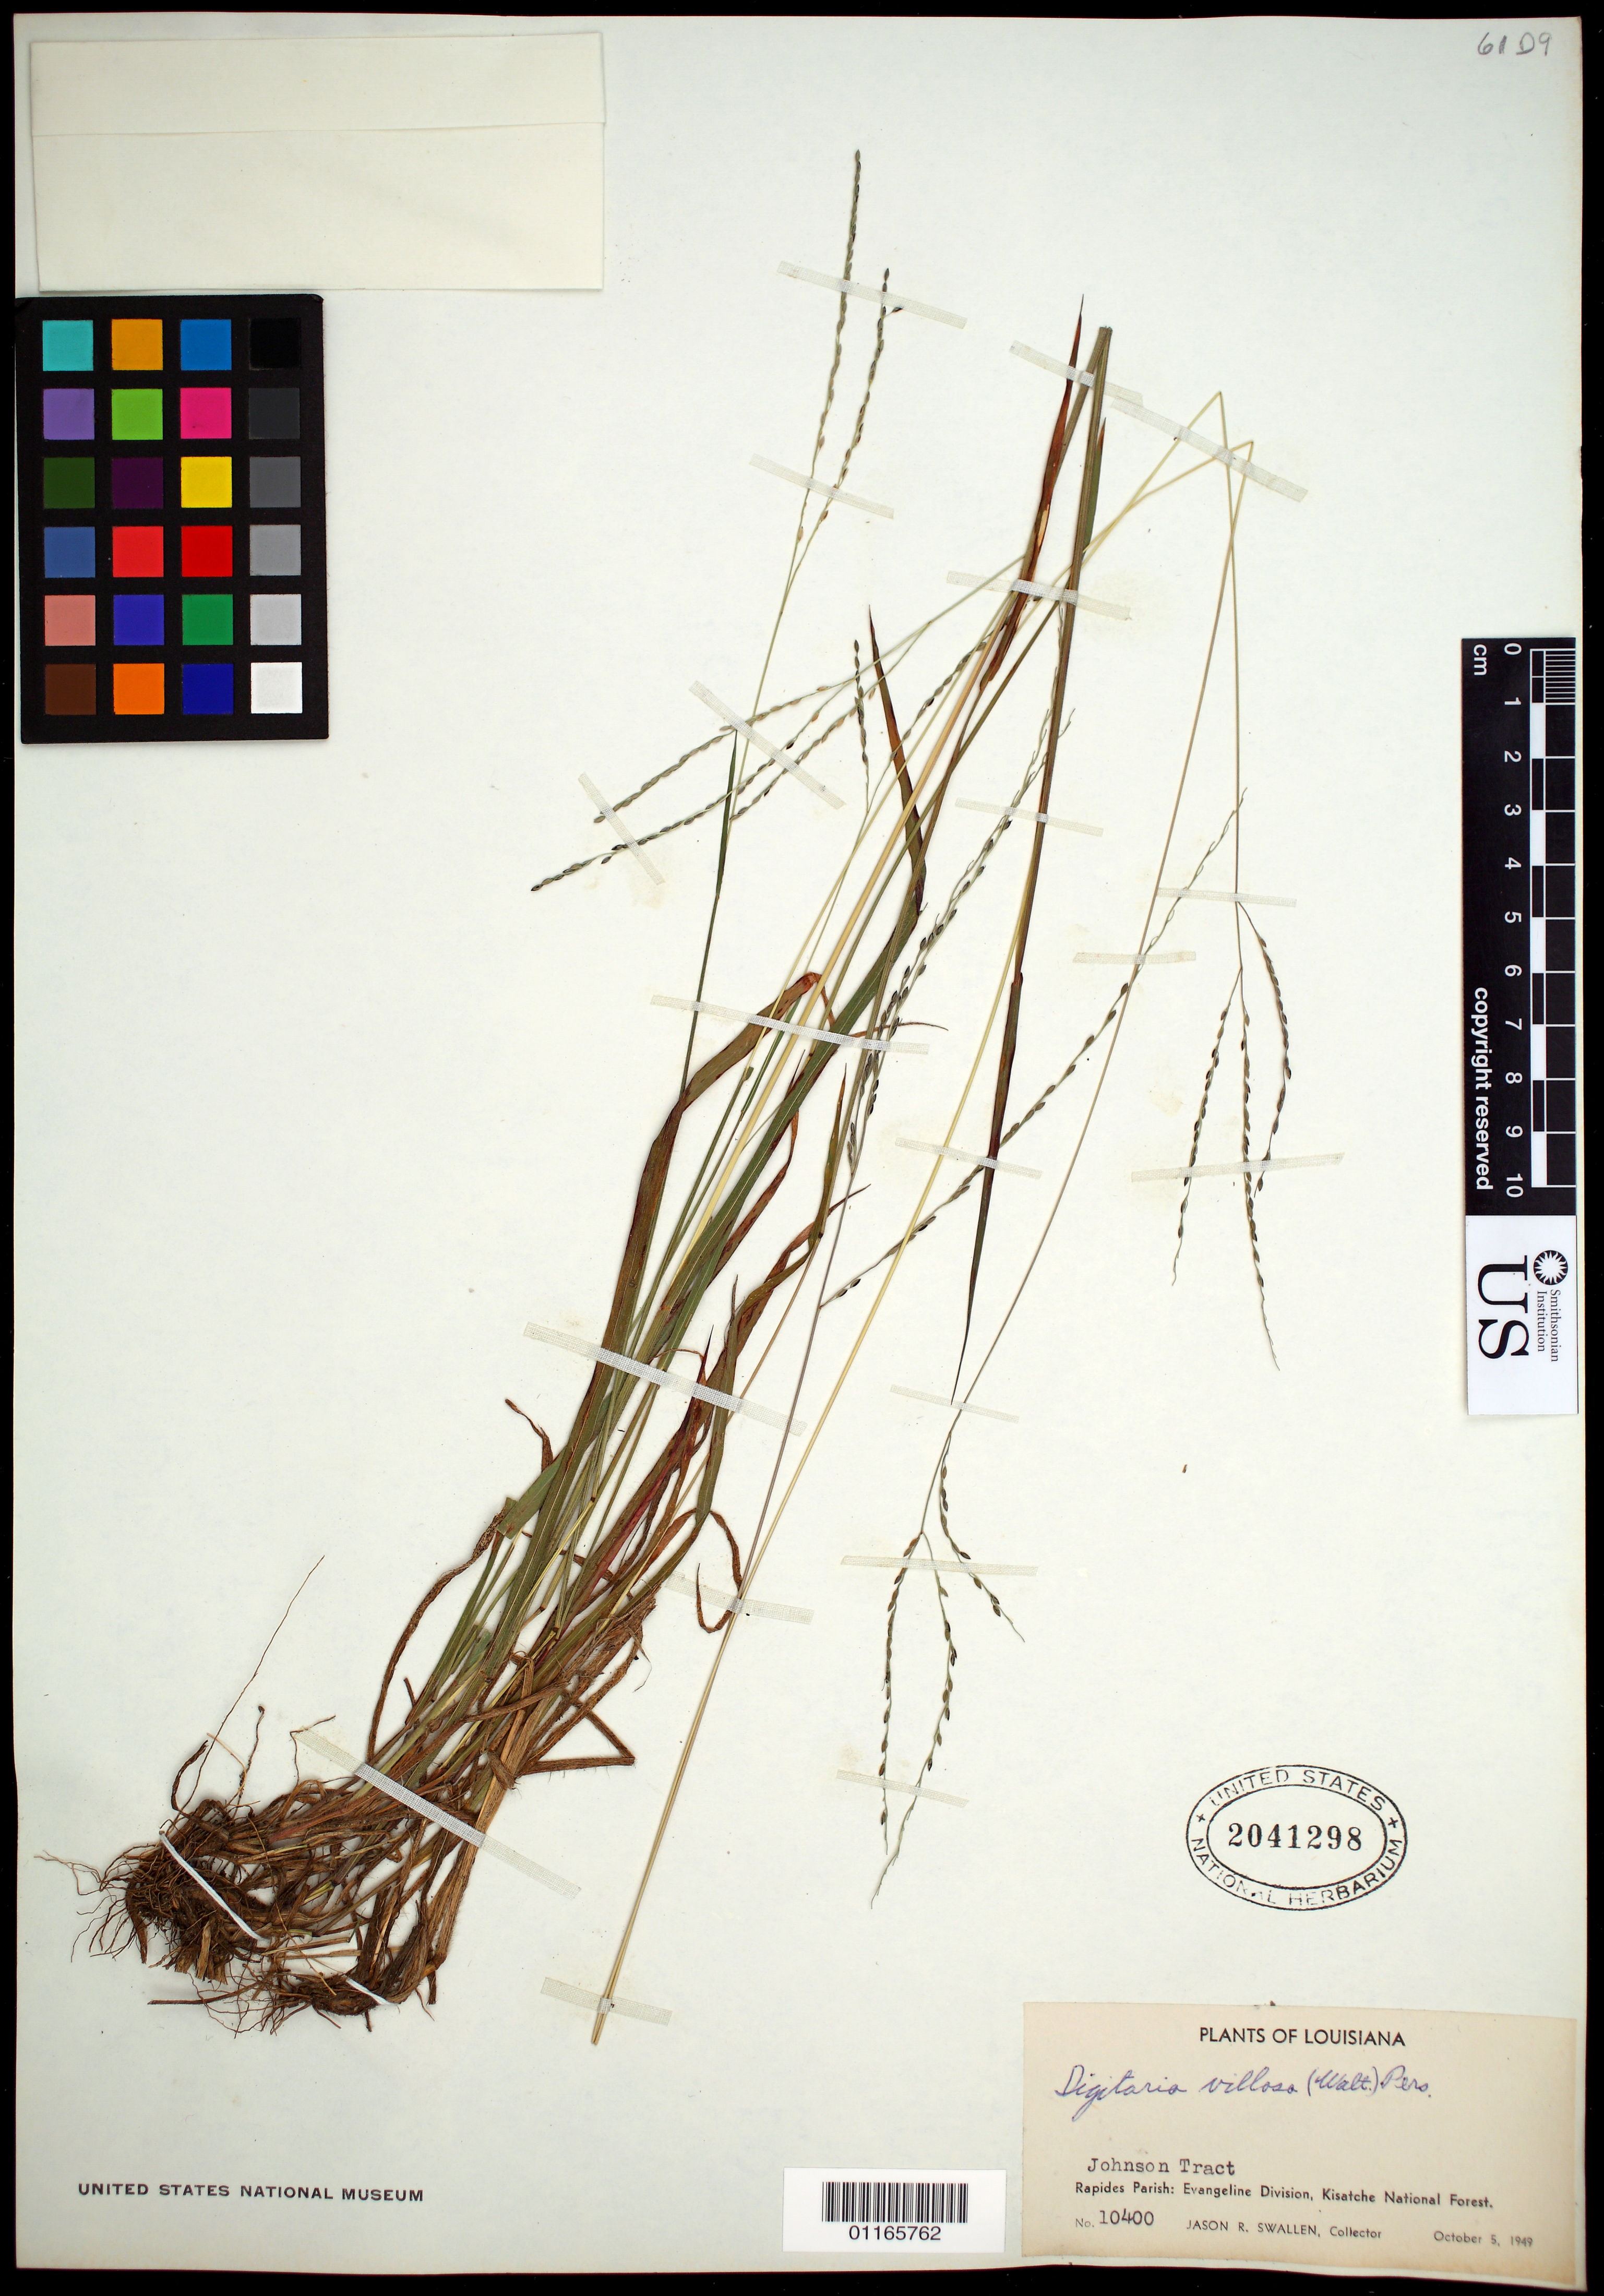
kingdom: Plantae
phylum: Tracheophyta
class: Liliopsida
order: Poales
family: Poaceae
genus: Digitaria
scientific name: Digitaria villosa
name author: (Walter) Pers.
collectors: J. R. Swallen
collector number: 10400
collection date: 1949-10-05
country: United States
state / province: Louisiana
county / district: Rapides Parish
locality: Johnson Tract. Evangeline Division, Kisatche National Forest.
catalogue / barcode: US 2041298